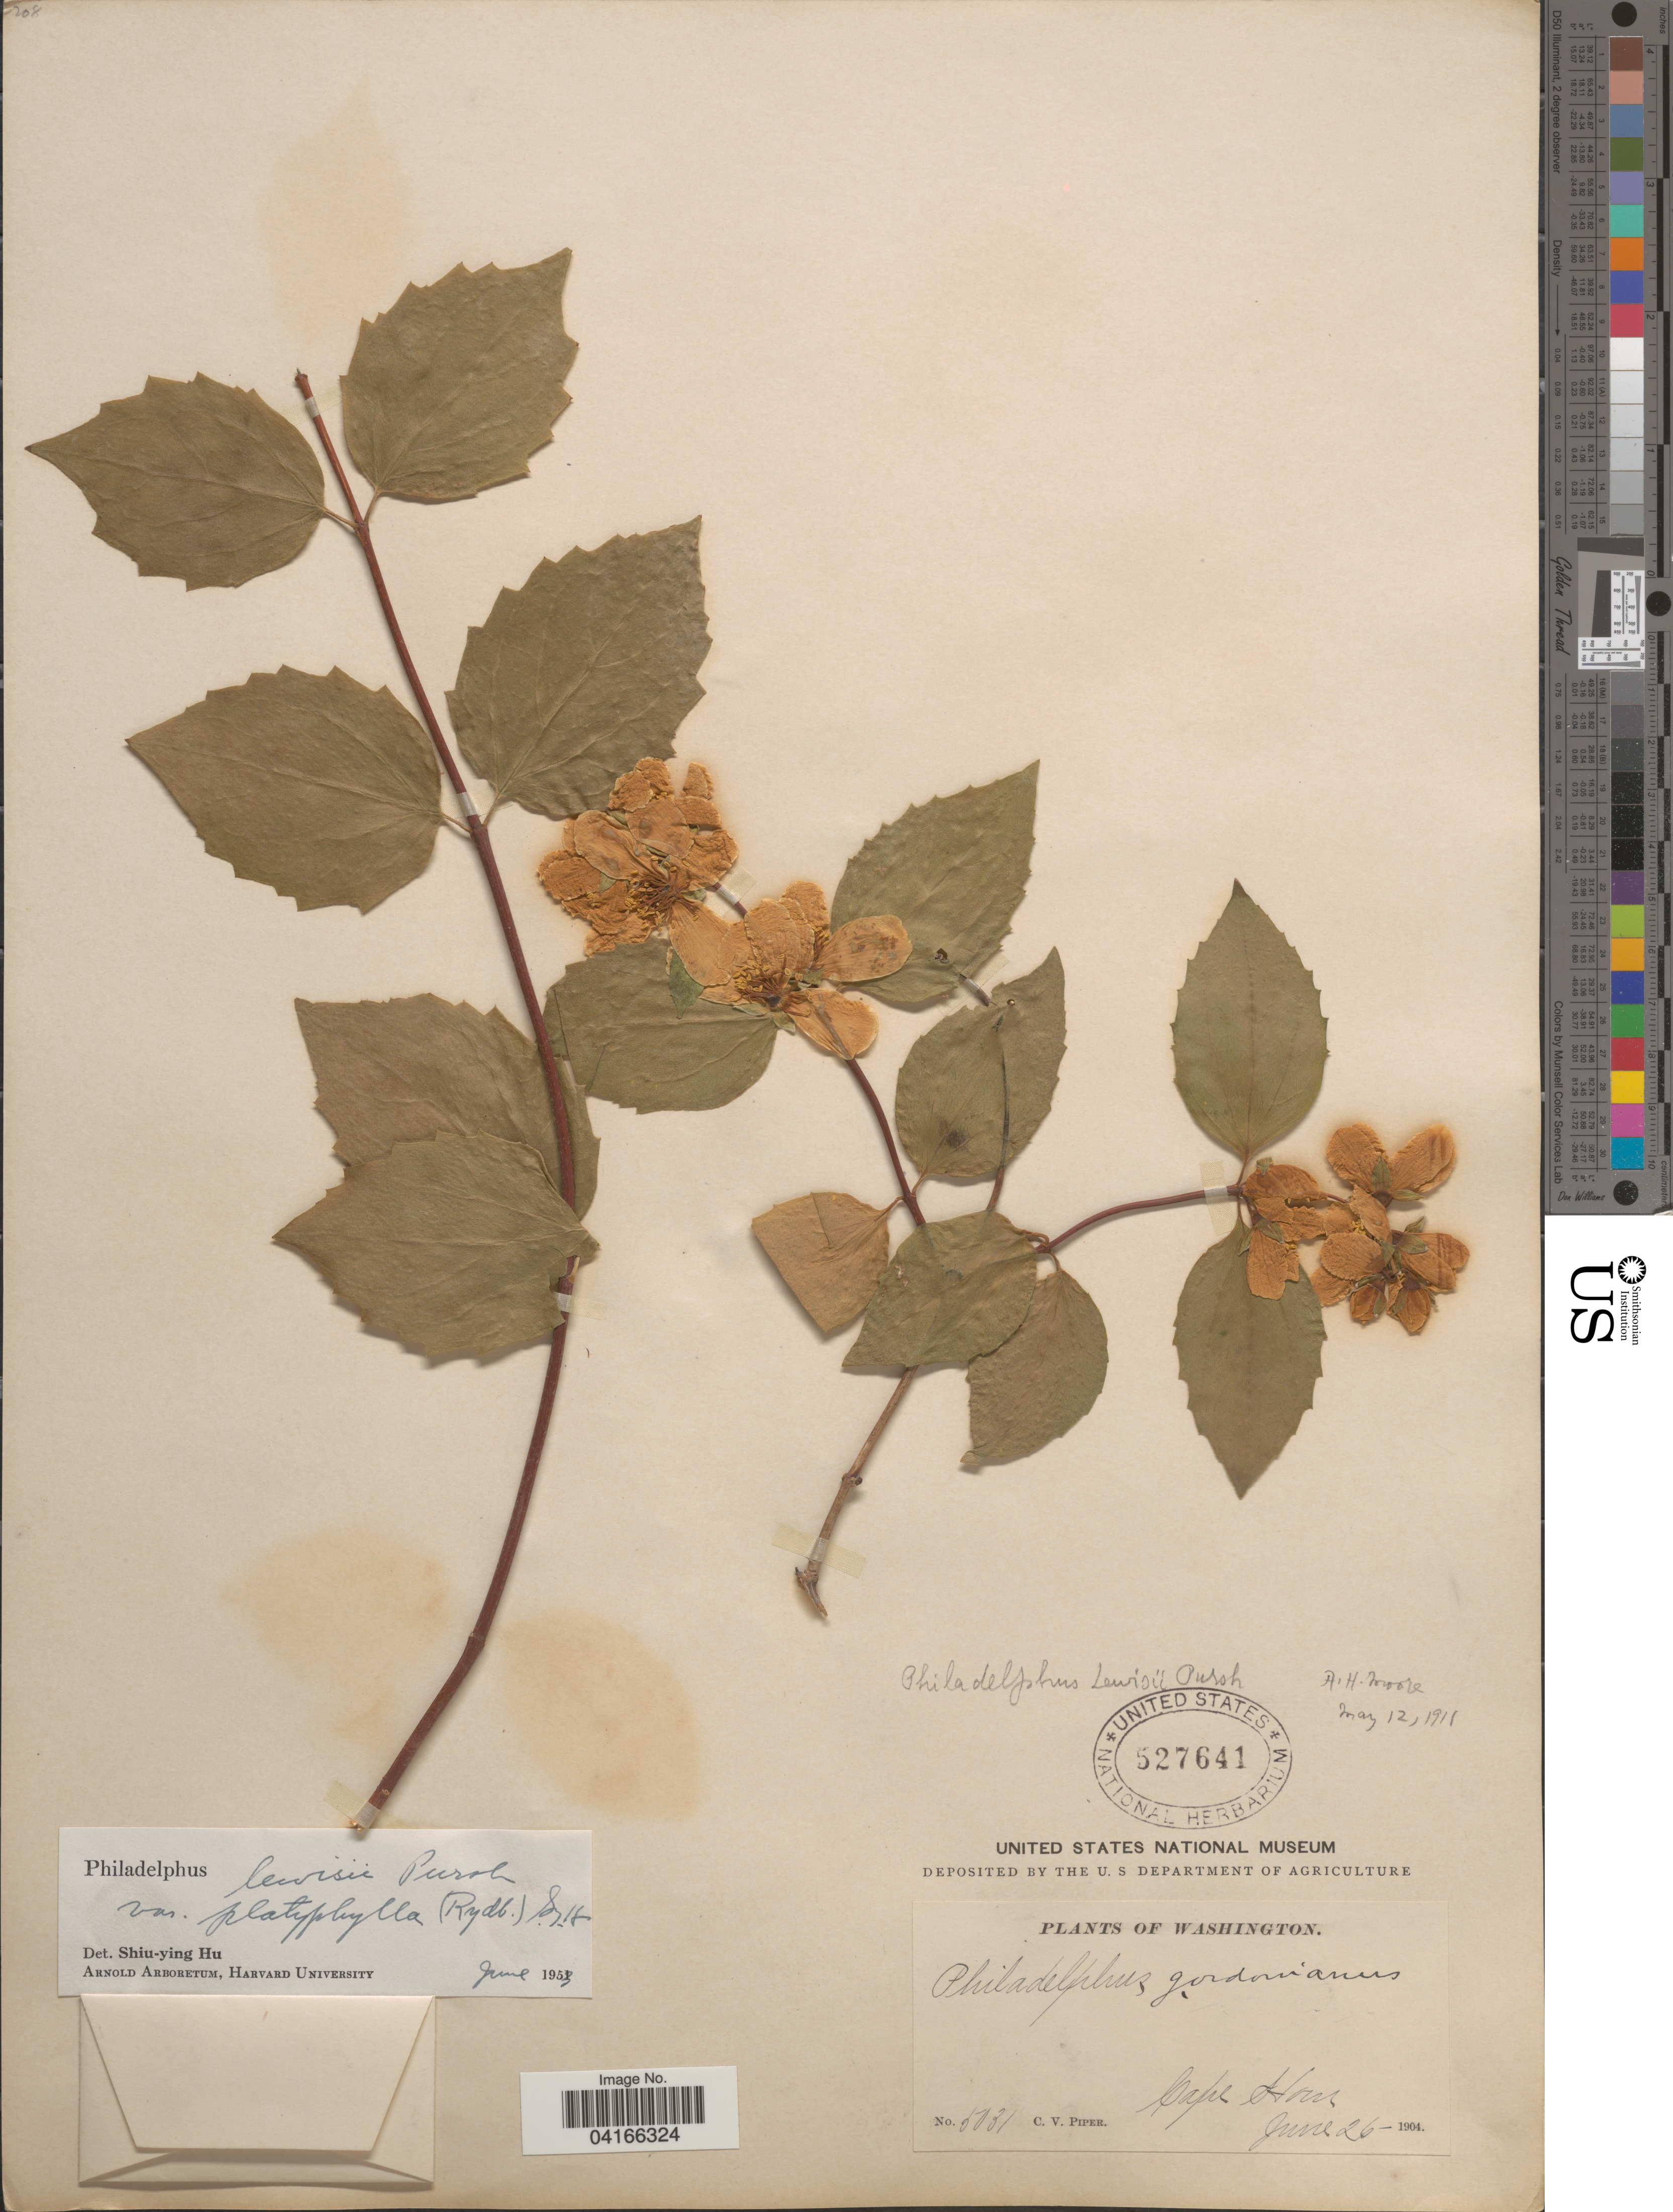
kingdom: Plantae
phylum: Tracheophyta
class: Magnoliopsida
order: Cornales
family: Hydrangeaceae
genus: Philadelphus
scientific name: Philadelphus lewisii var. platyphyllus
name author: (Rydb.) A.H. Moore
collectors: C. V. Piper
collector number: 5031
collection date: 1904-06-26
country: United States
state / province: Washington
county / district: Skamania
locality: Cape Horn.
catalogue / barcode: US 527641